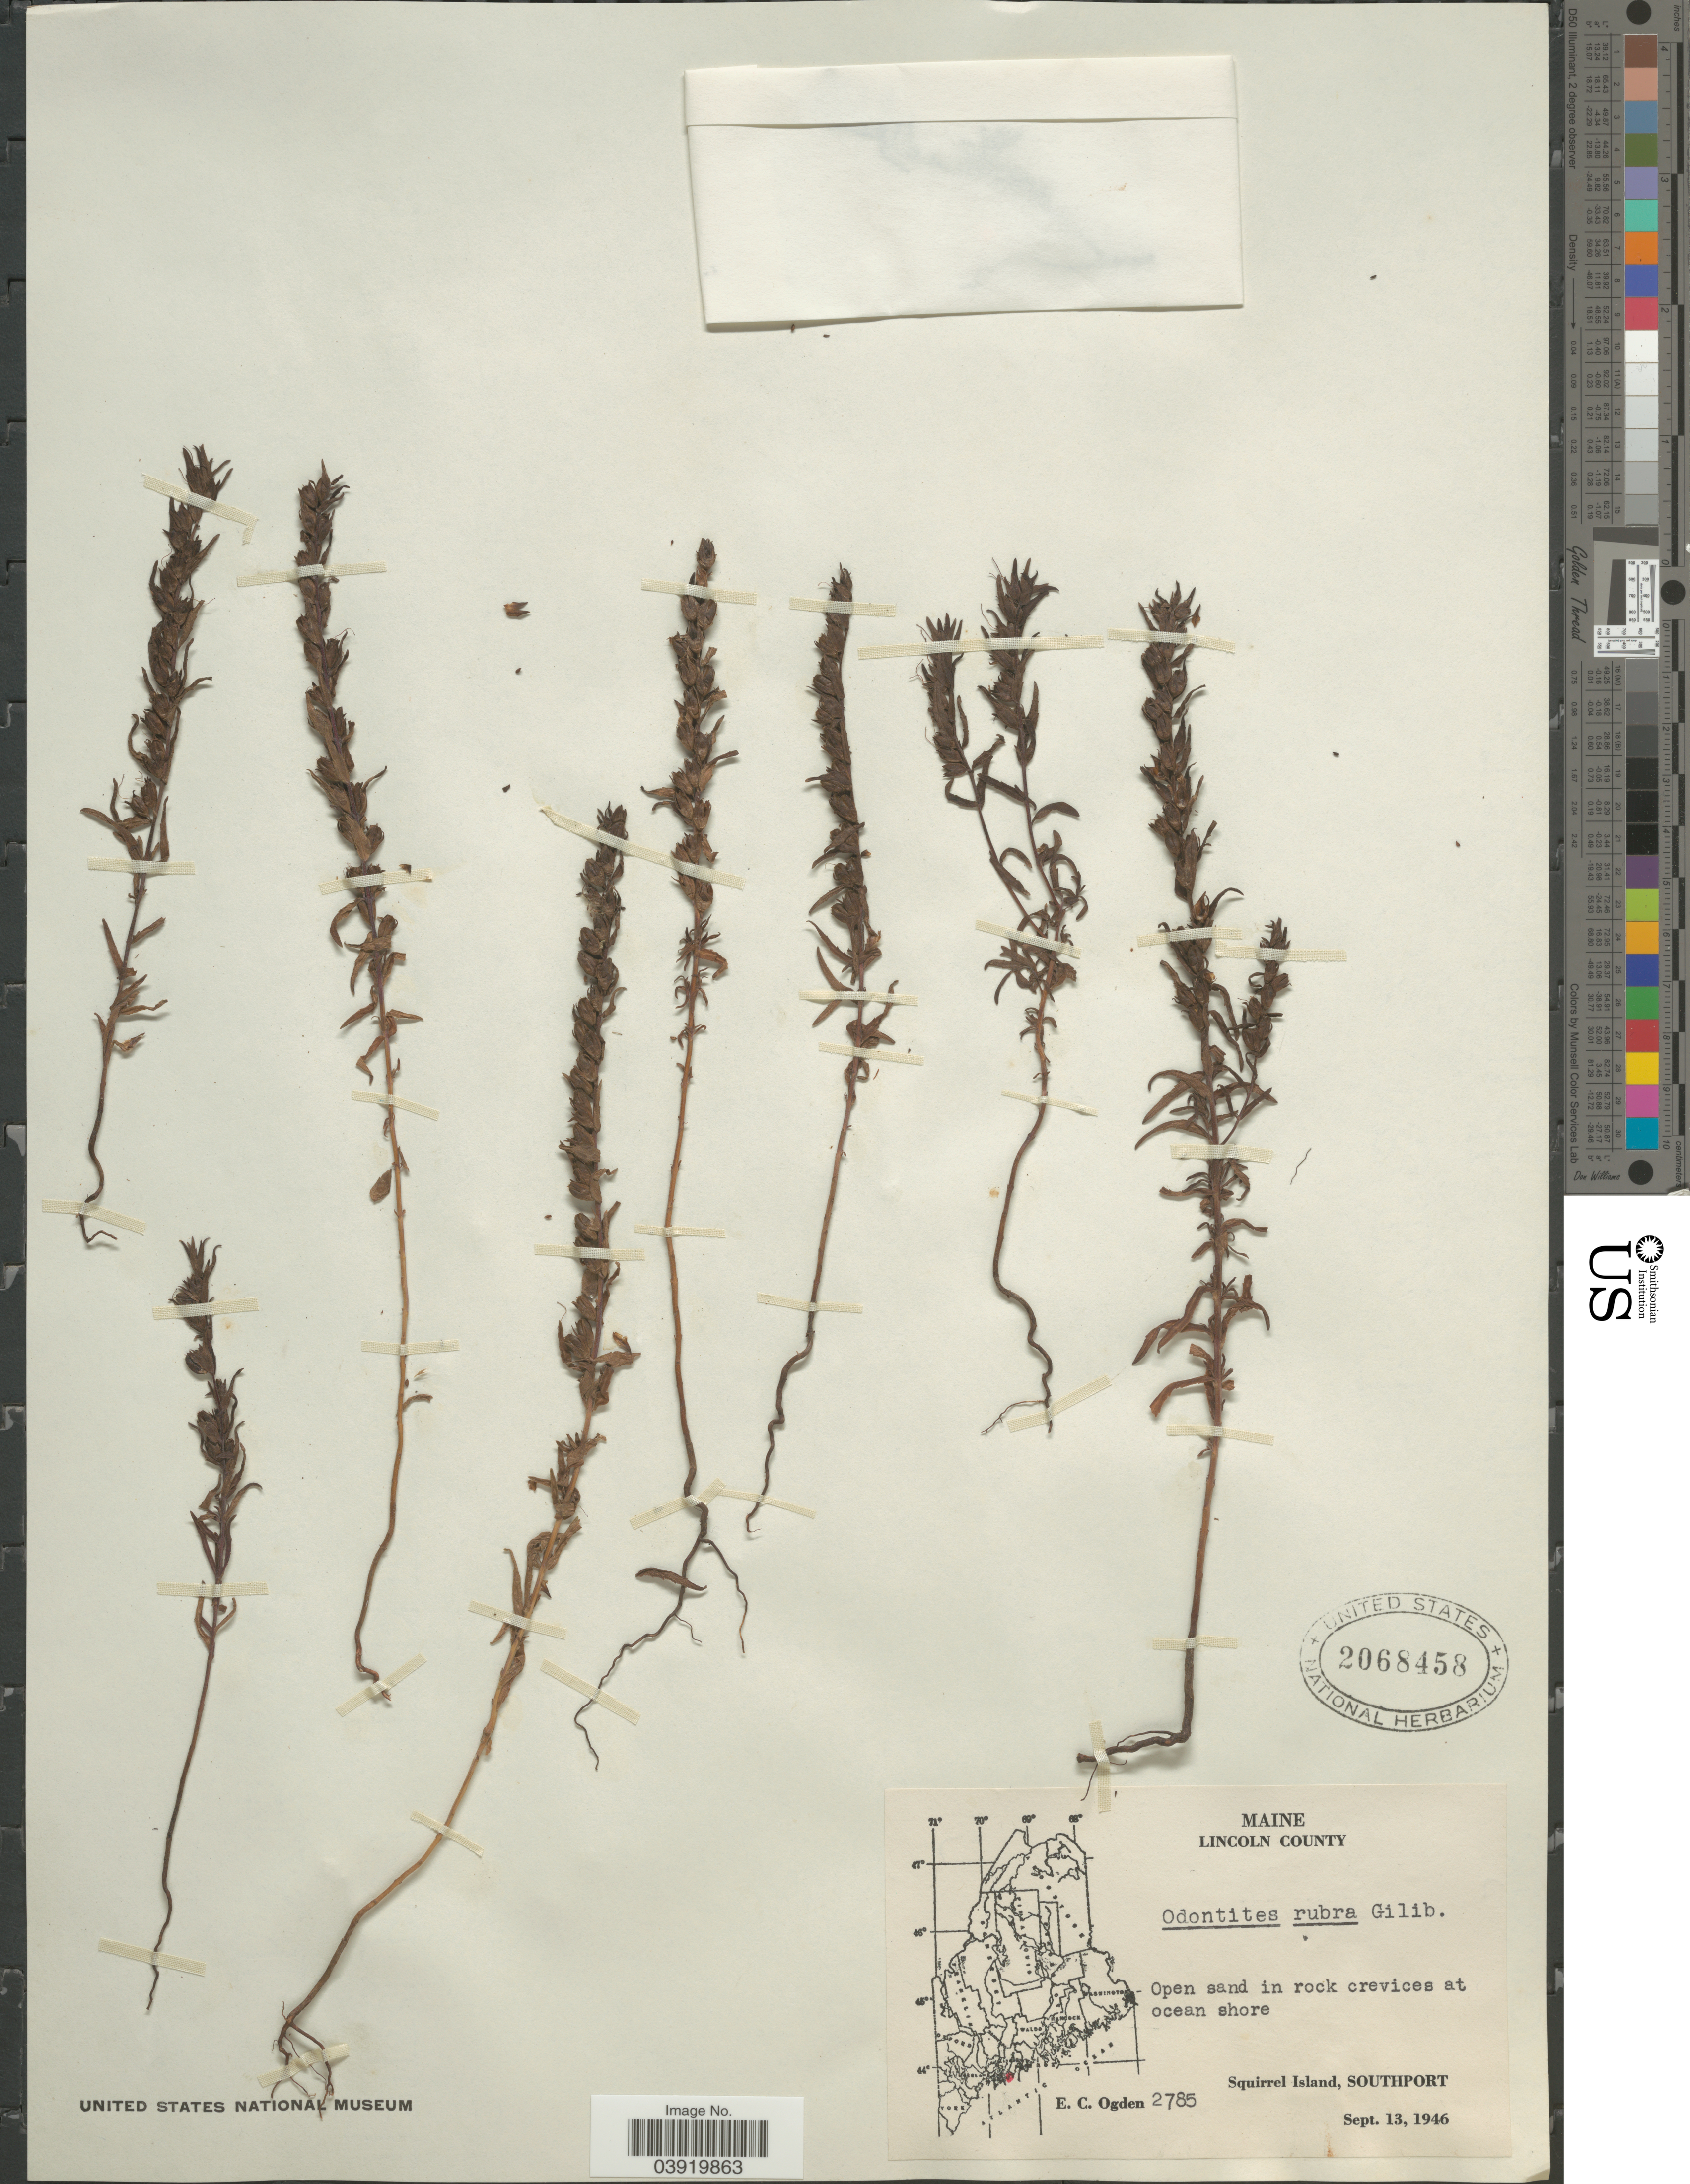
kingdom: Plantae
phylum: Tracheophyta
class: Magnoliopsida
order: Lamiales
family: Orobanchaceae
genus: Odontites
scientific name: Odontites vulgaris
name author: Moench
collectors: E. Ogden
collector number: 2785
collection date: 1946-09-13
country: United States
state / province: Maine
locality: Lincoln County. Squirrel Island, Southport.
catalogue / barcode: US 2068458